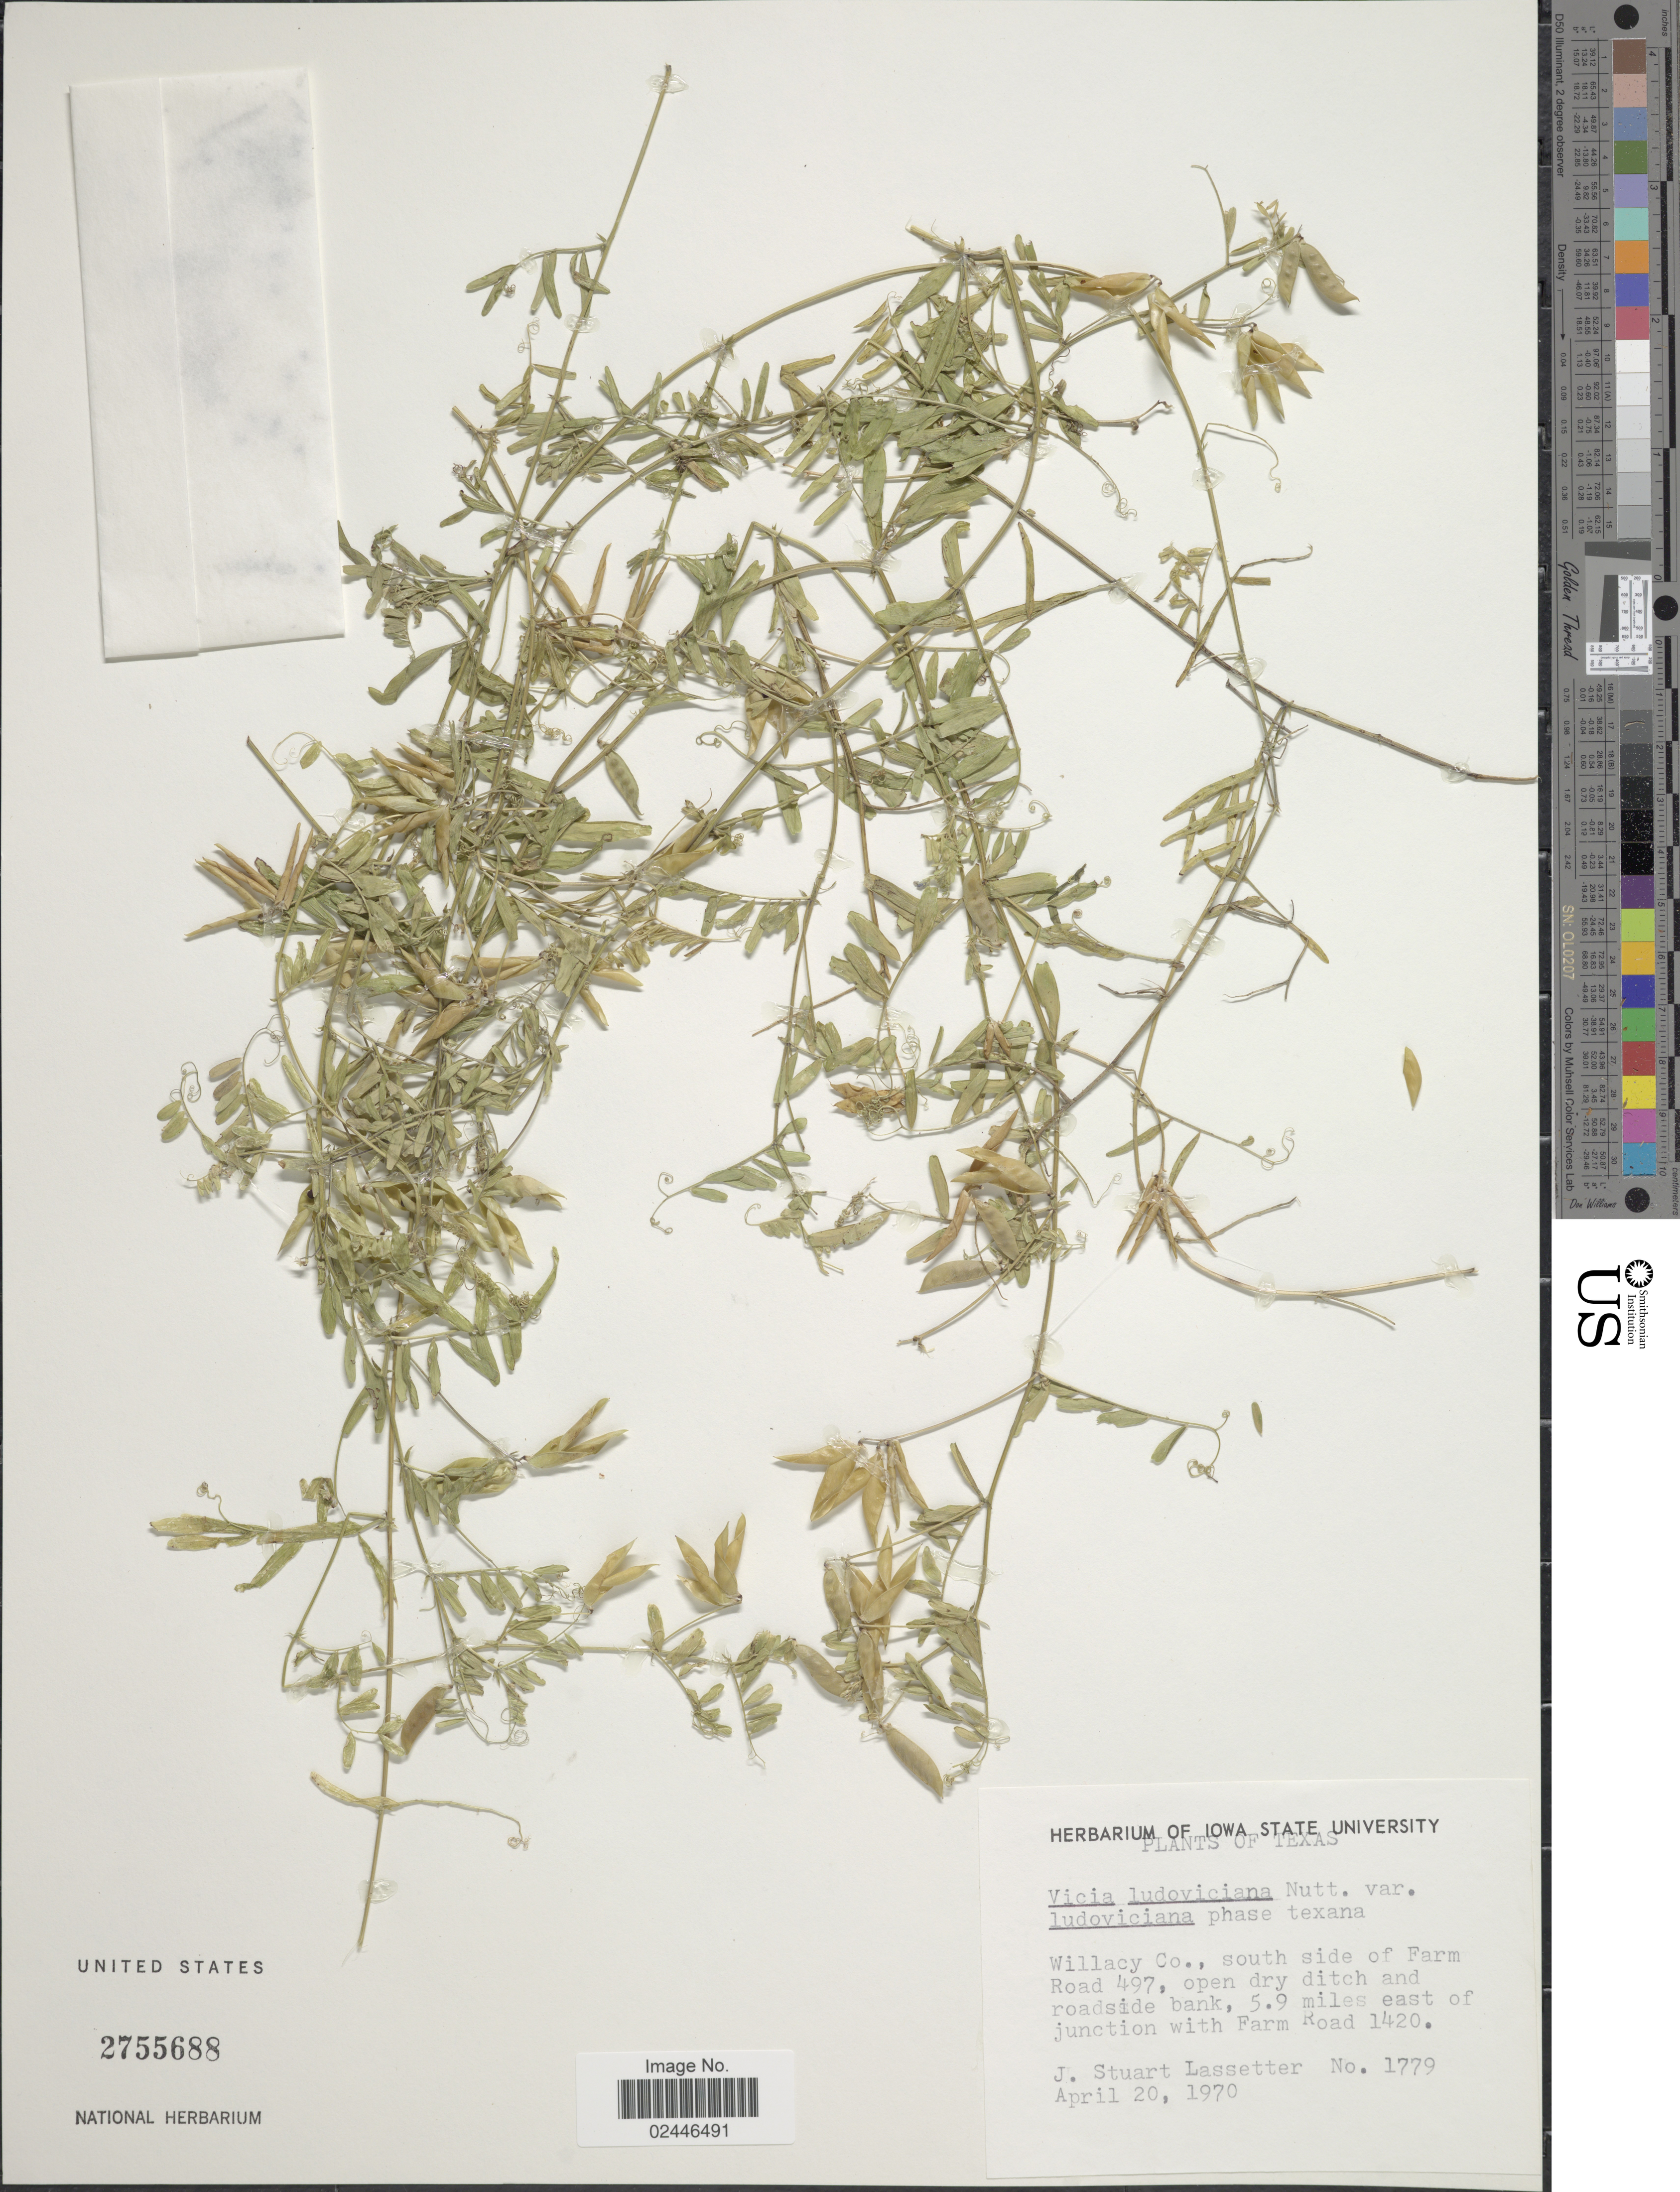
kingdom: Plantae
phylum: Tracheophyta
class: Magnoliopsida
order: Fabales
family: Fabaceae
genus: Vicia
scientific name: Vicia ludoviciana var. ludoviciana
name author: Nutt. ex Torr. & A. Gray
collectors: J. Lassetter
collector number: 1779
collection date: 1970-04-20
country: United States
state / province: Texas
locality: Willacy Co., south side of Farm Road 497, open dry ditch and roadside bank, 5.9 miles east of junction with Farm Road 1420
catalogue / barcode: US 2755688